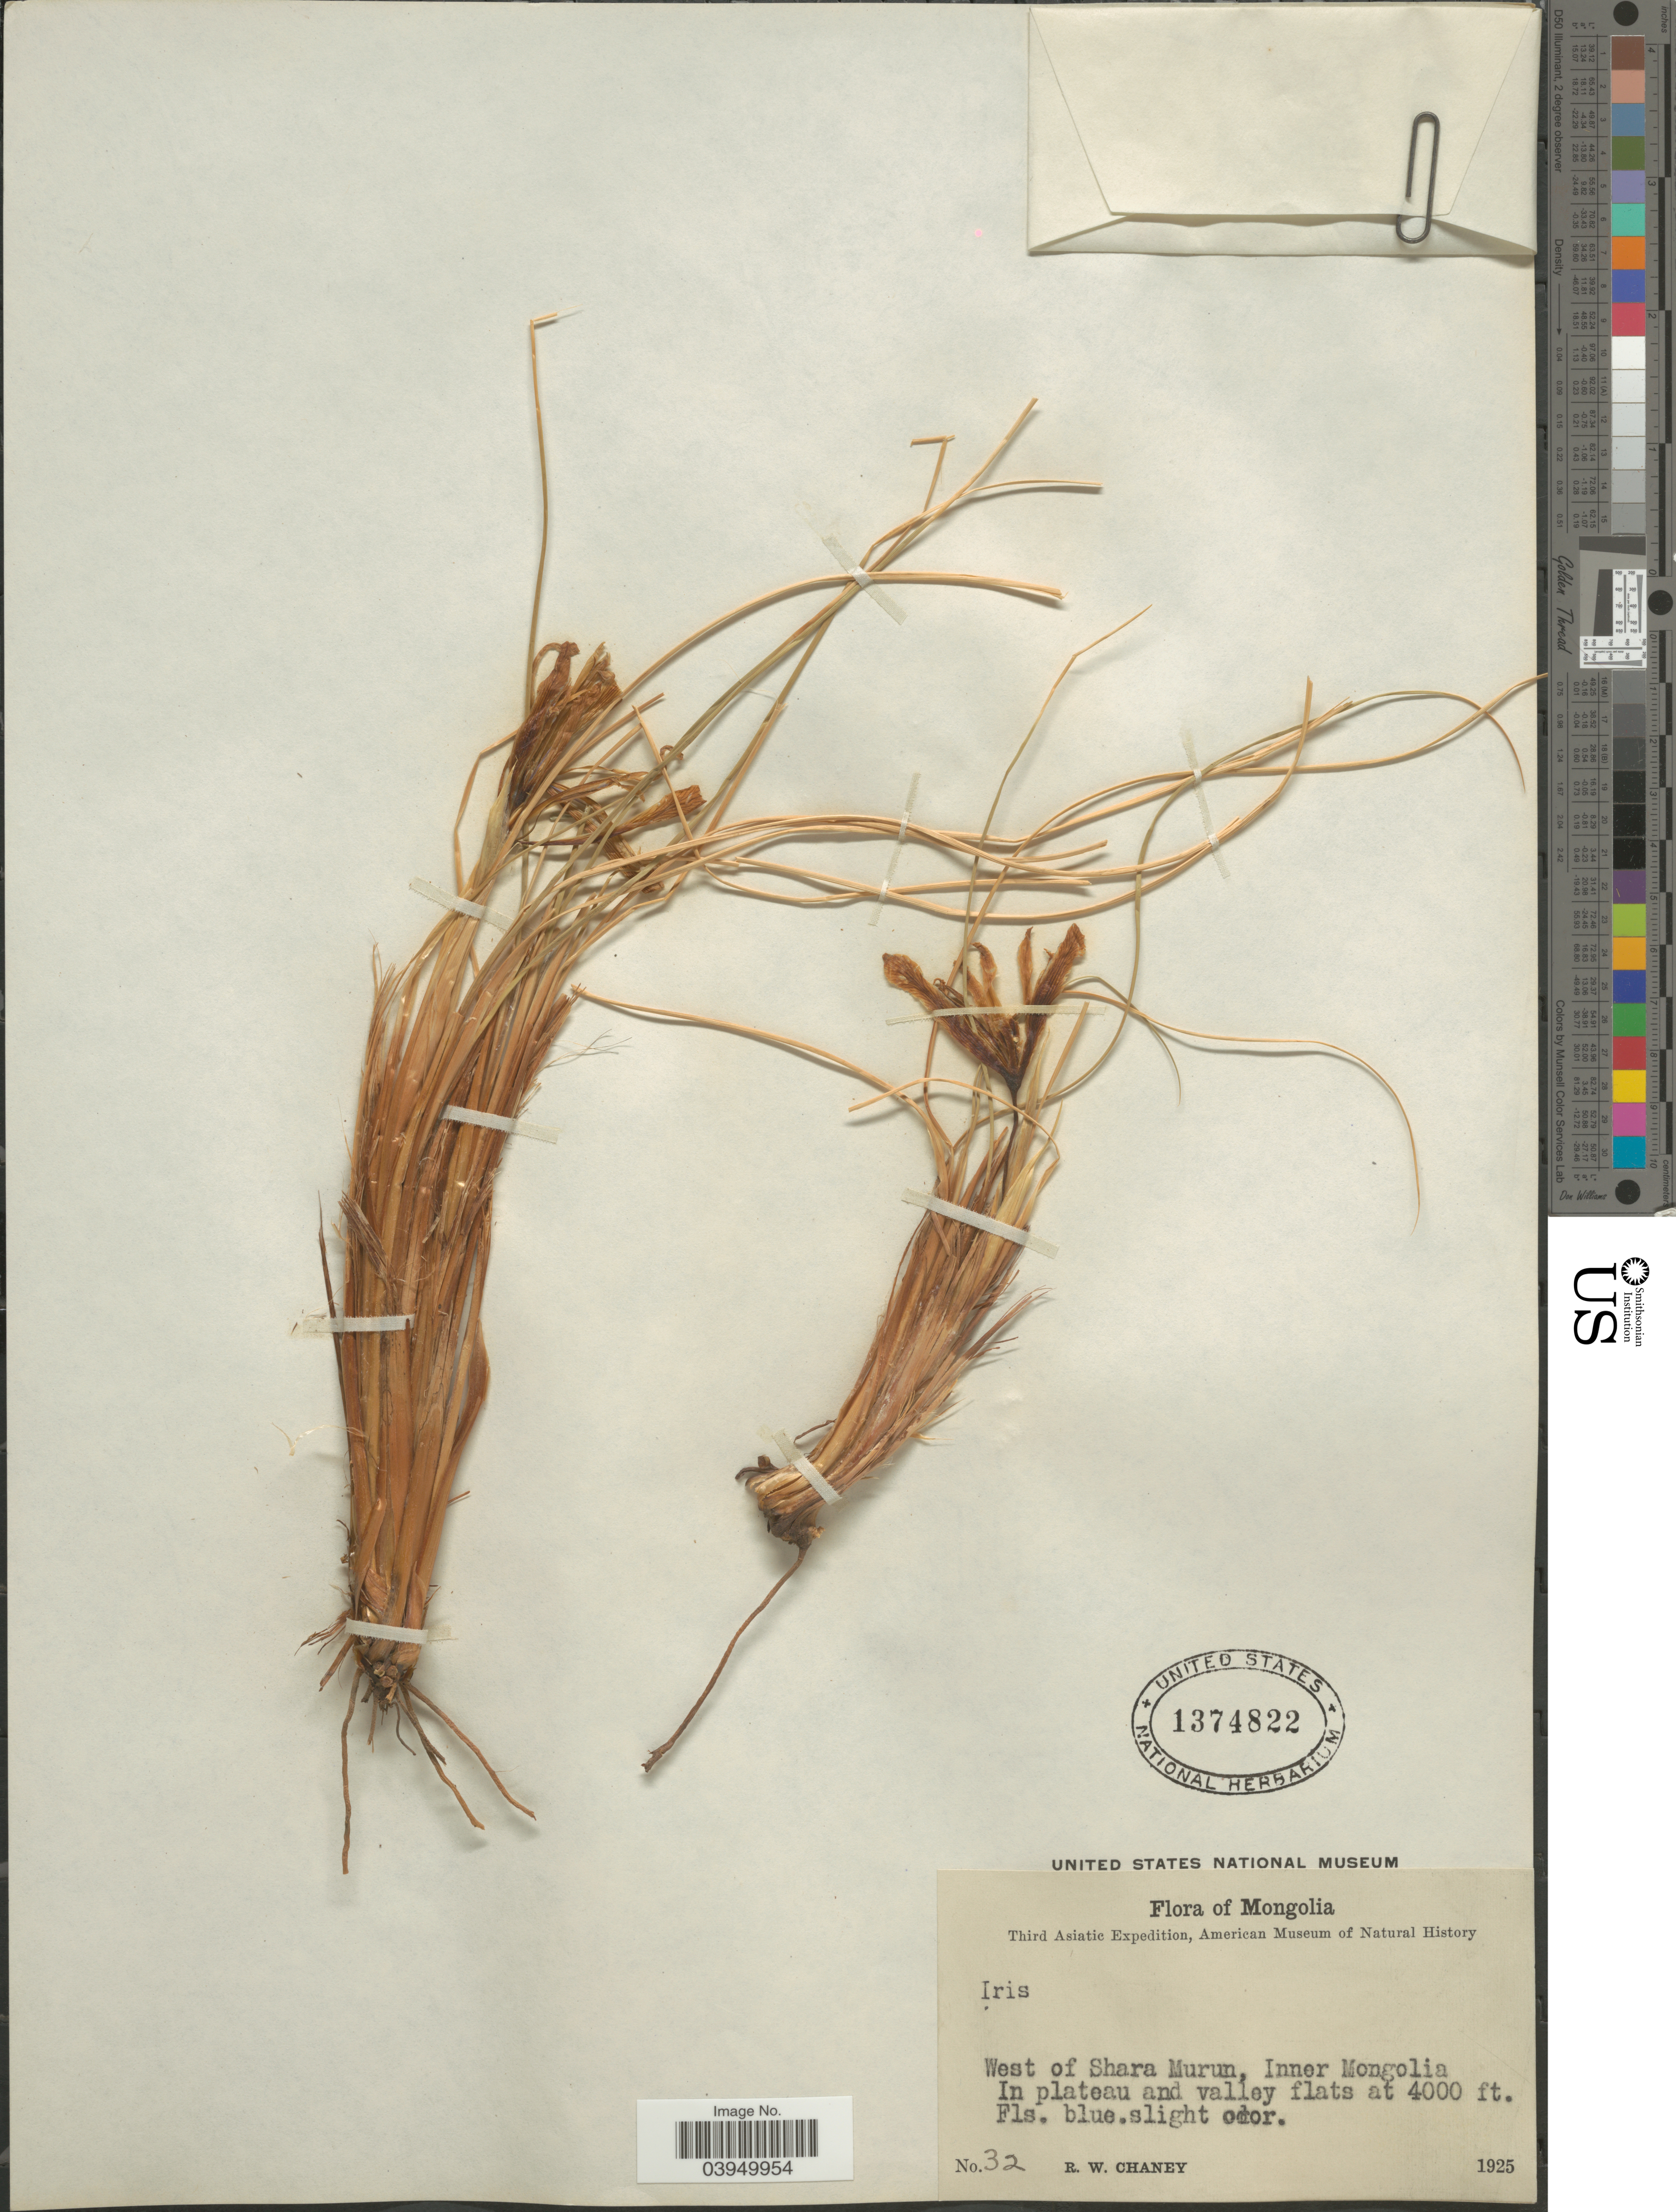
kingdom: Plantae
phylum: Tracheophyta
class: Liliopsida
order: Asparagales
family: Iridaceae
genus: Iris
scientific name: Iris tenuifolia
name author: Pall.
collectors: R. Chaney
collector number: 32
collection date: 1925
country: China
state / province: Nei Monggol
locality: West of Shara Murun, Inner Mongolia. In plateau and valley flats.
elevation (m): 1219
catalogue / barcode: US 1374822